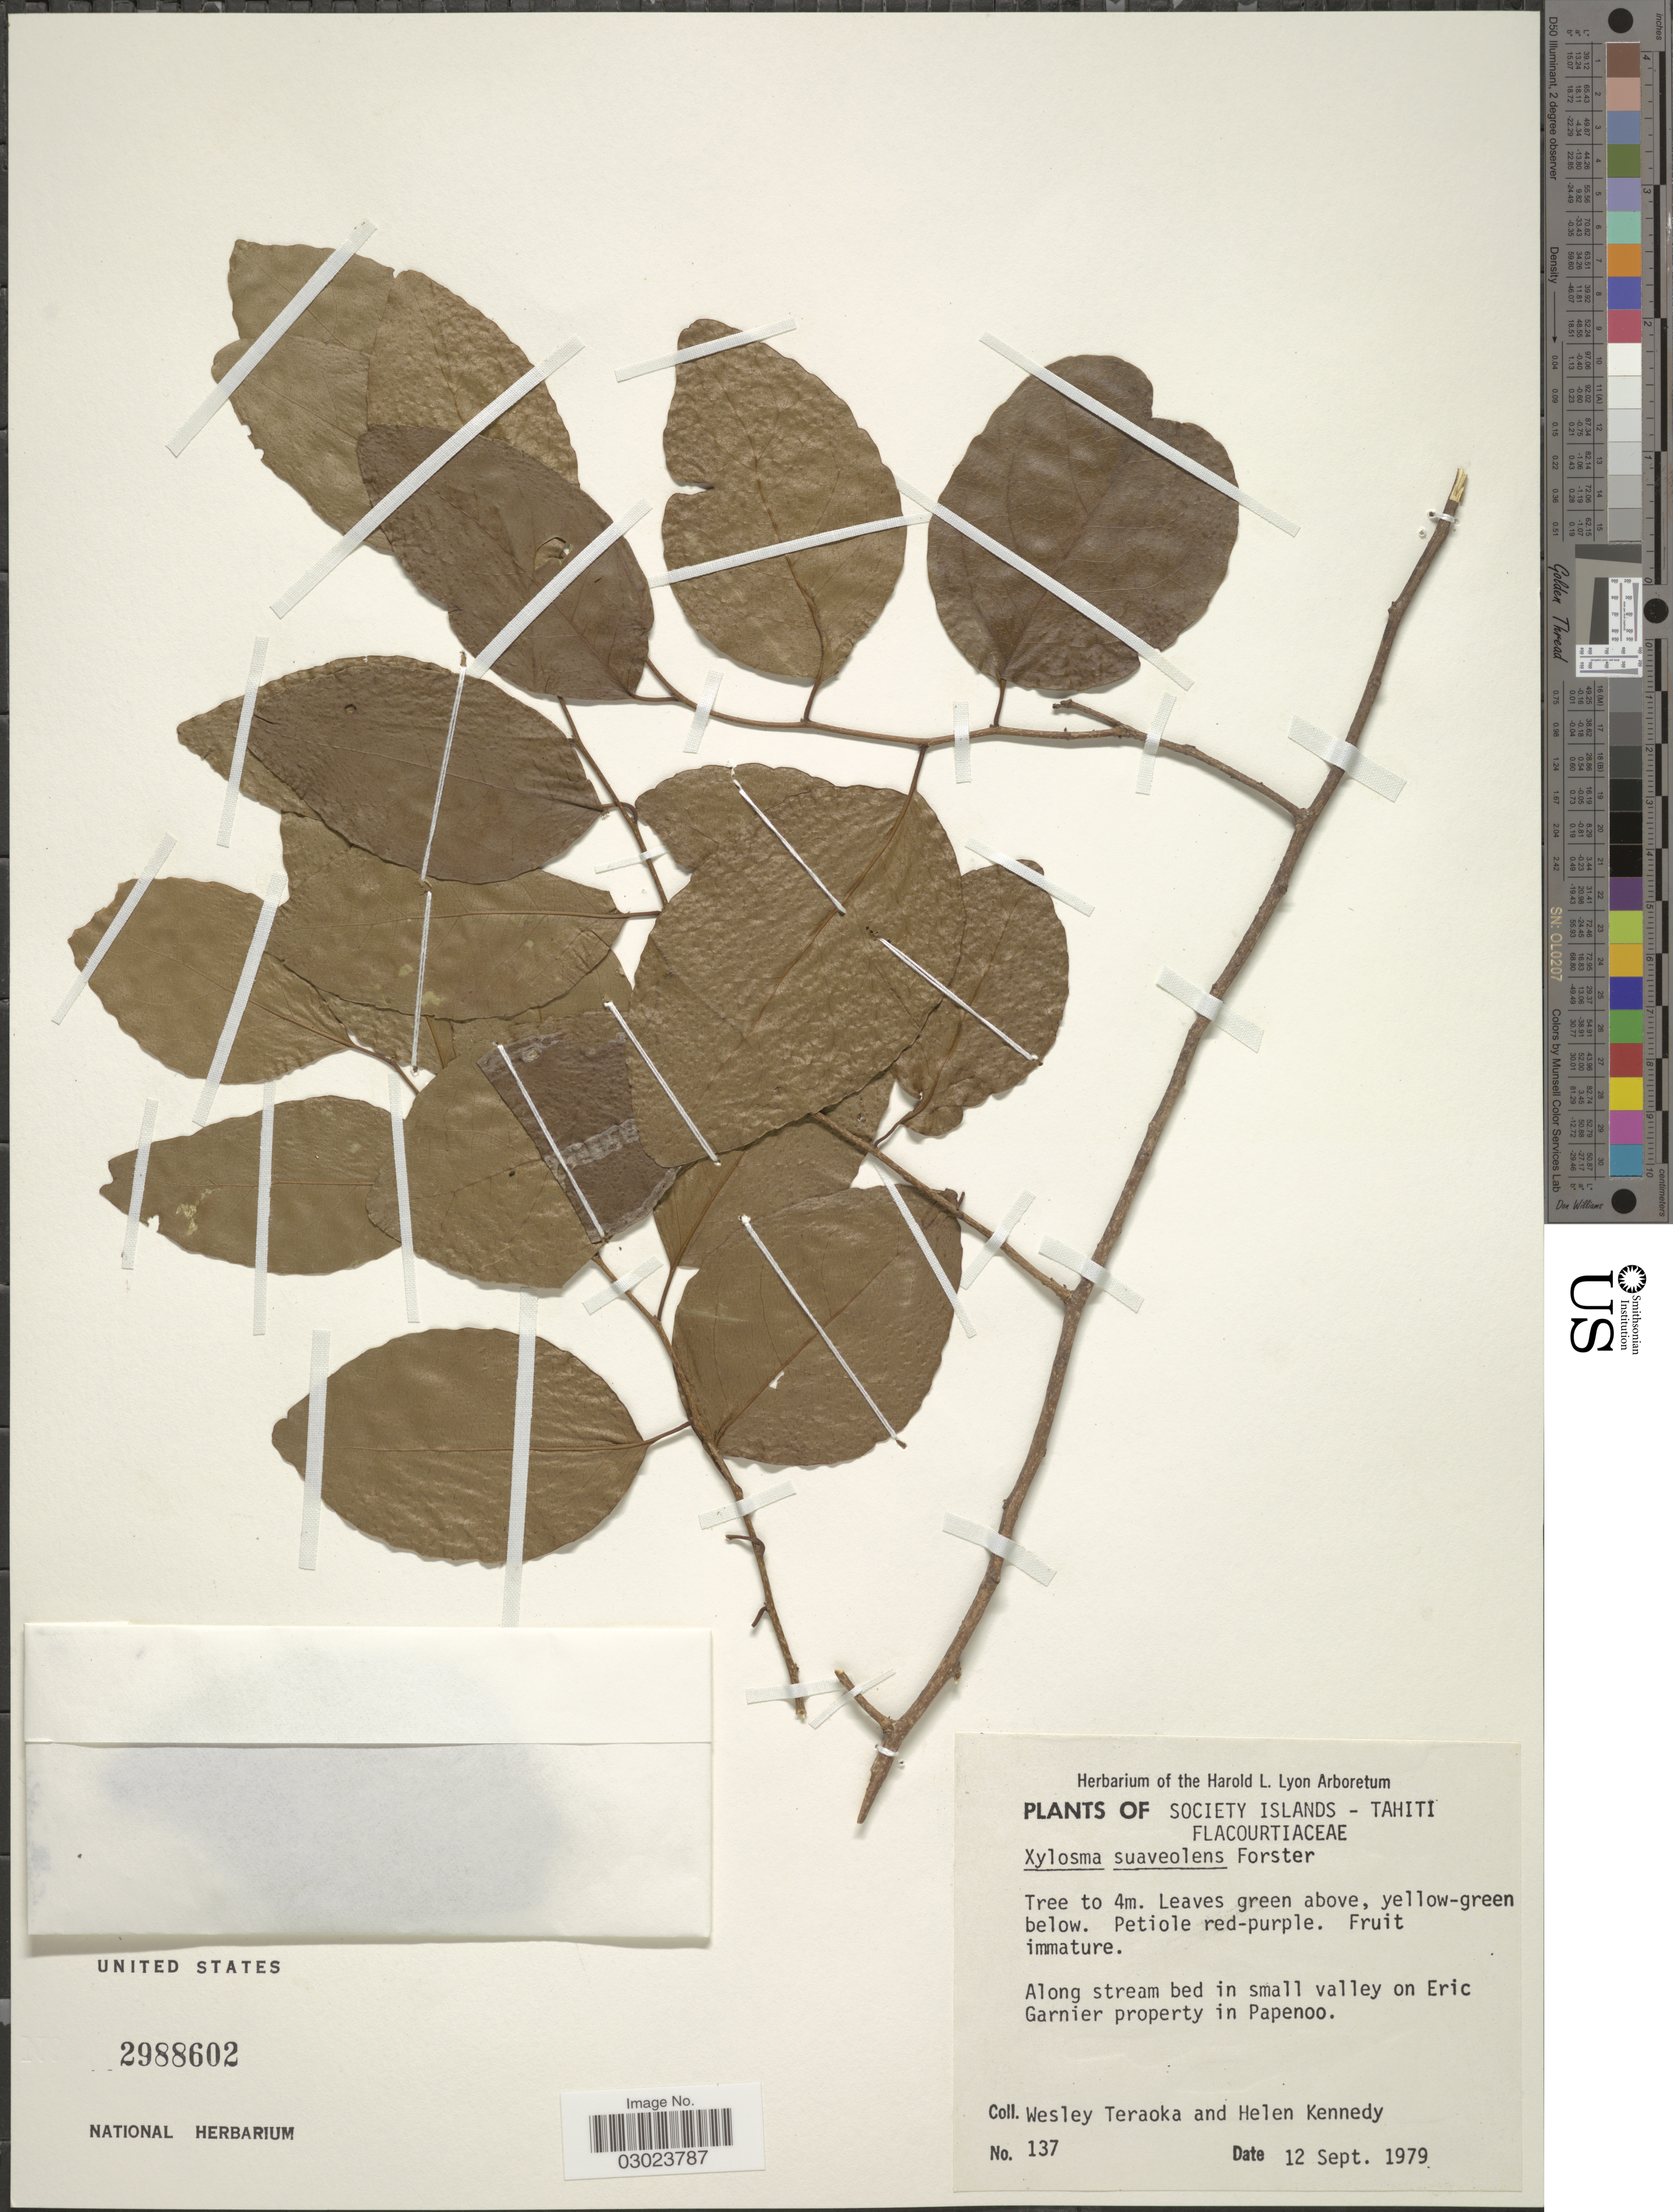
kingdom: Plantae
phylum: Tracheophyta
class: Magnoliopsida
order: Malpighiales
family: Salicaceae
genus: Xylosma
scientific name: Xylosma suaveolens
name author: G. Forst.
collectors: W. Teraoka & H. Kennedy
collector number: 137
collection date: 1979-09-12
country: French Polynesia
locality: Society Islands - Tahiti. Along stream bed in small valley on Eric Garnier property in Papenoo.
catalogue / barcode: US 2988602